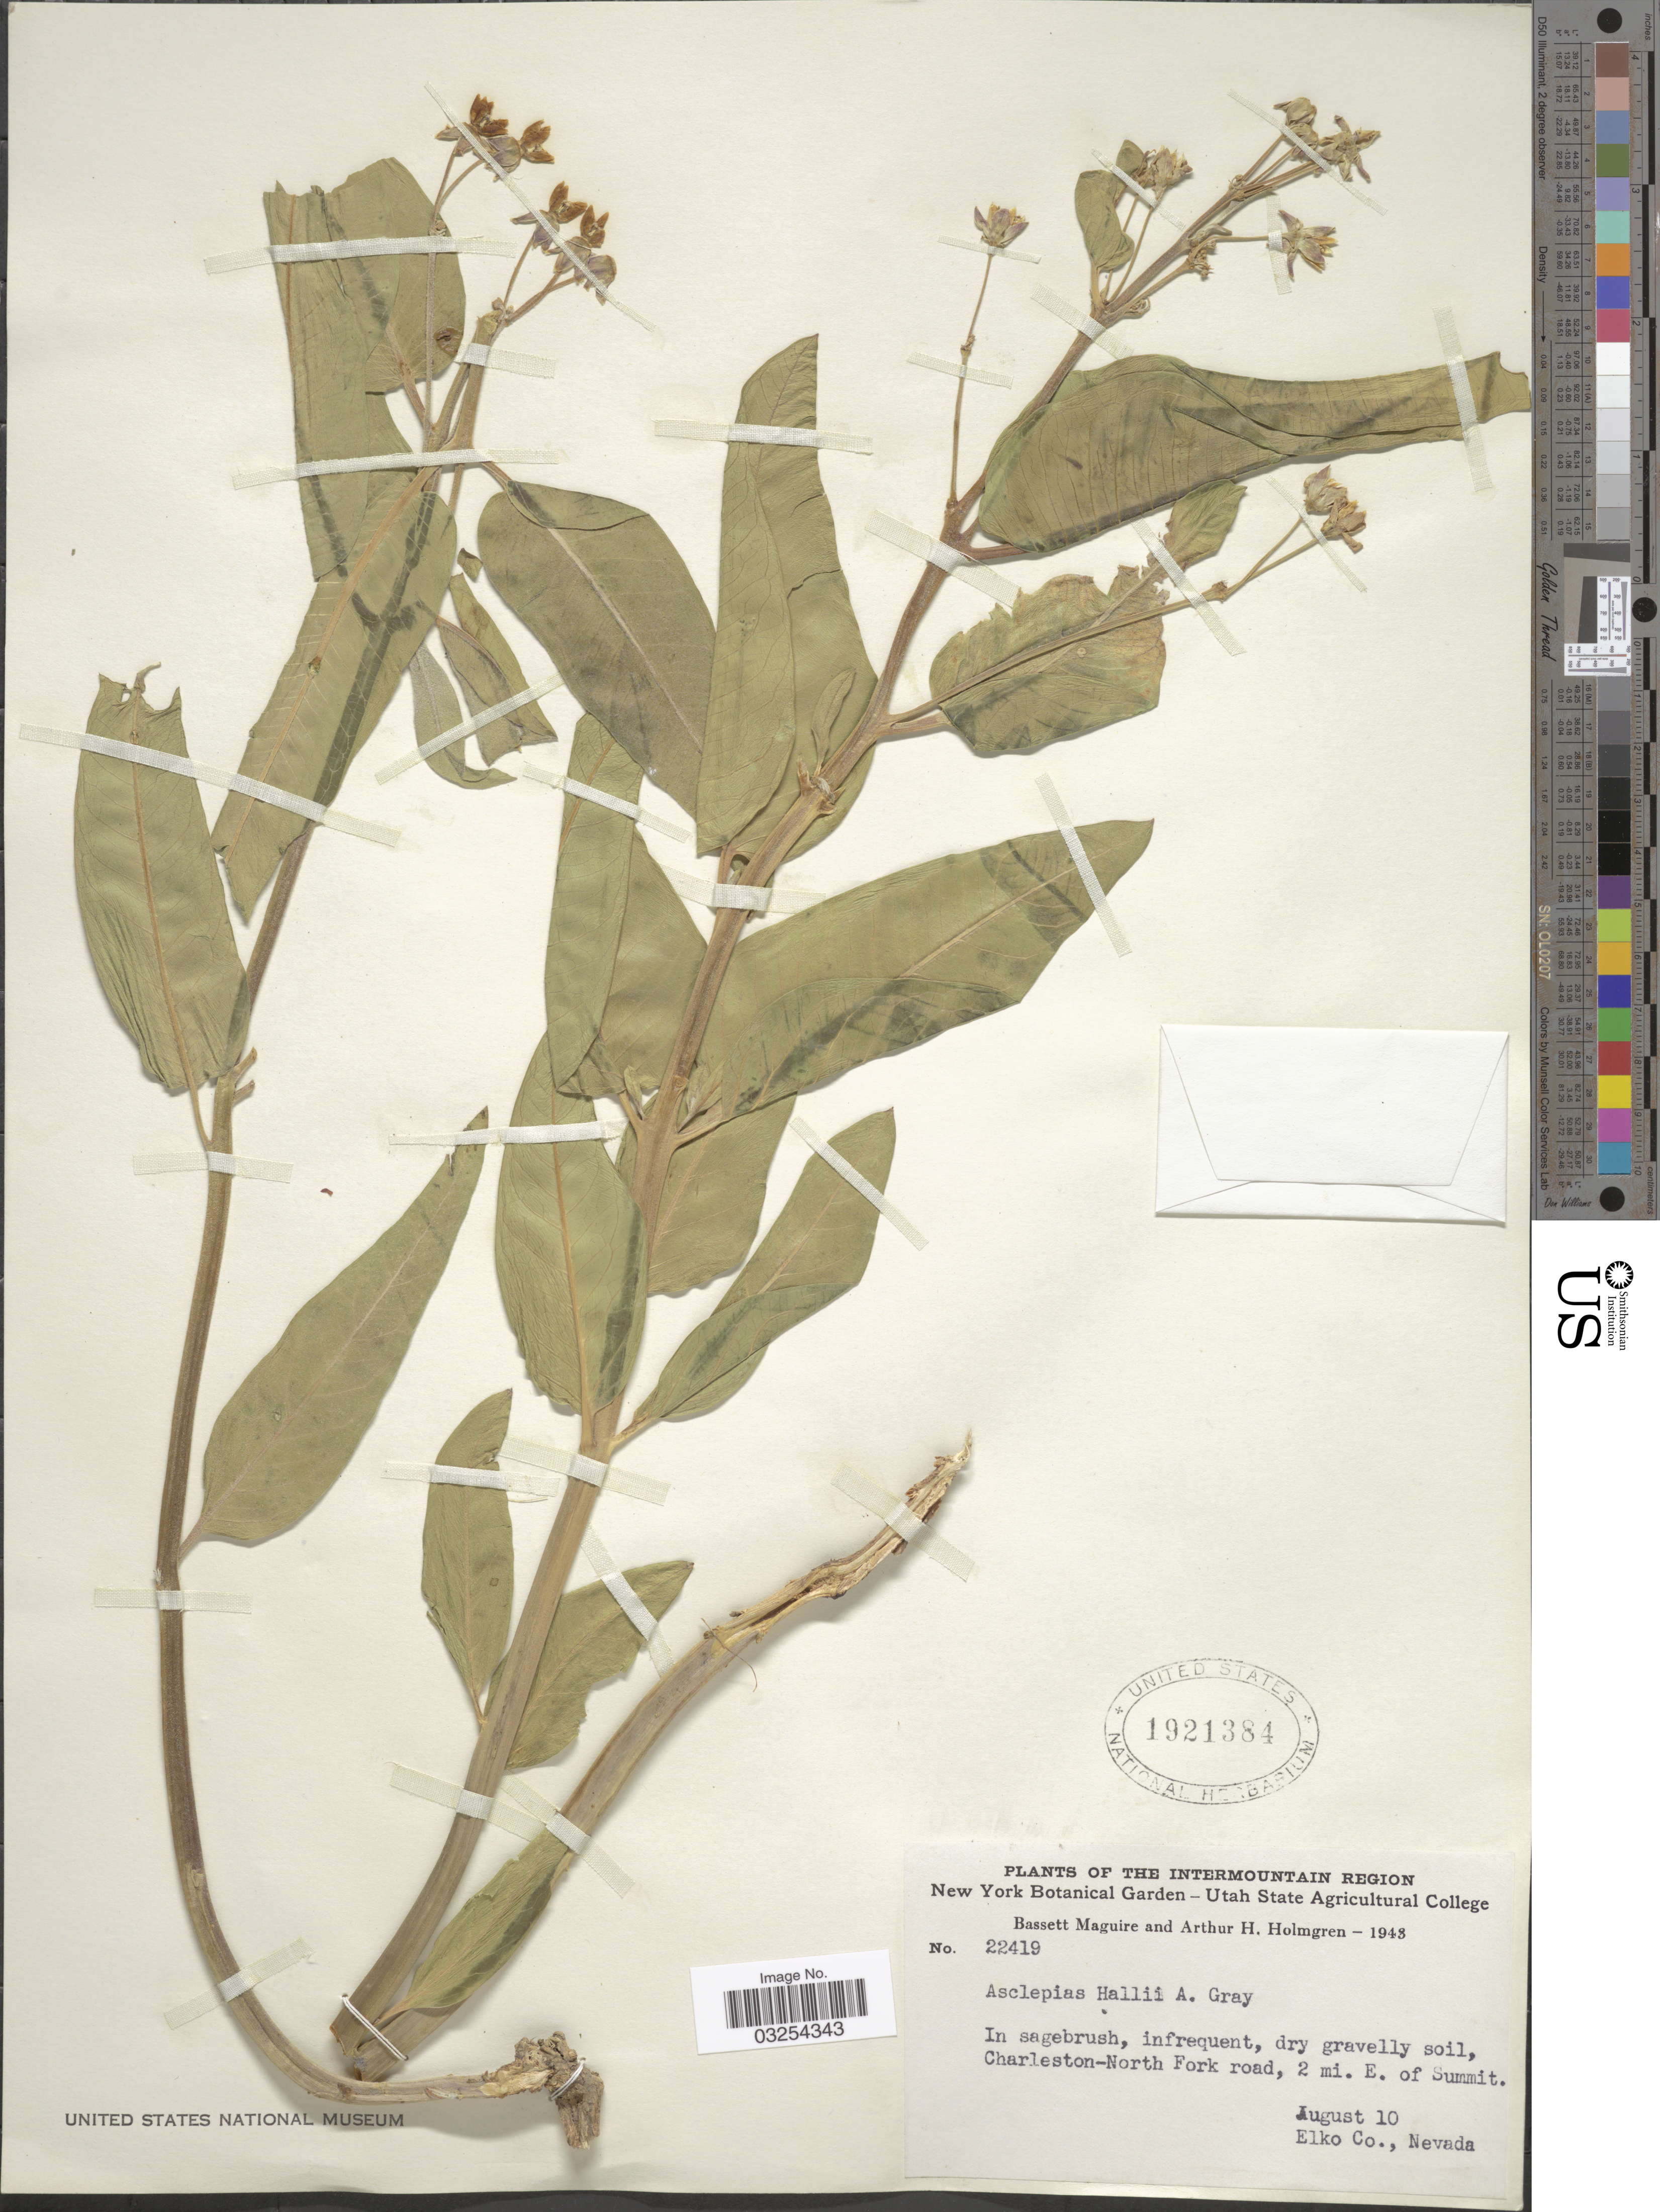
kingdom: Plantae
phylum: Tracheophyta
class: Magnoliopsida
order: Gentianales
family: Apocynaceae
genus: Asclepias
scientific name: Asclepias hallii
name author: A. Gray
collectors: B. Maguire & A. H. Holmgren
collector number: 22419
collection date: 1943-08-10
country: United States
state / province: Nevada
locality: The Intermountain Region. Charleston-North Fork road, 2 mi. E. of Summit. Elko Co.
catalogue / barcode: US 1921384